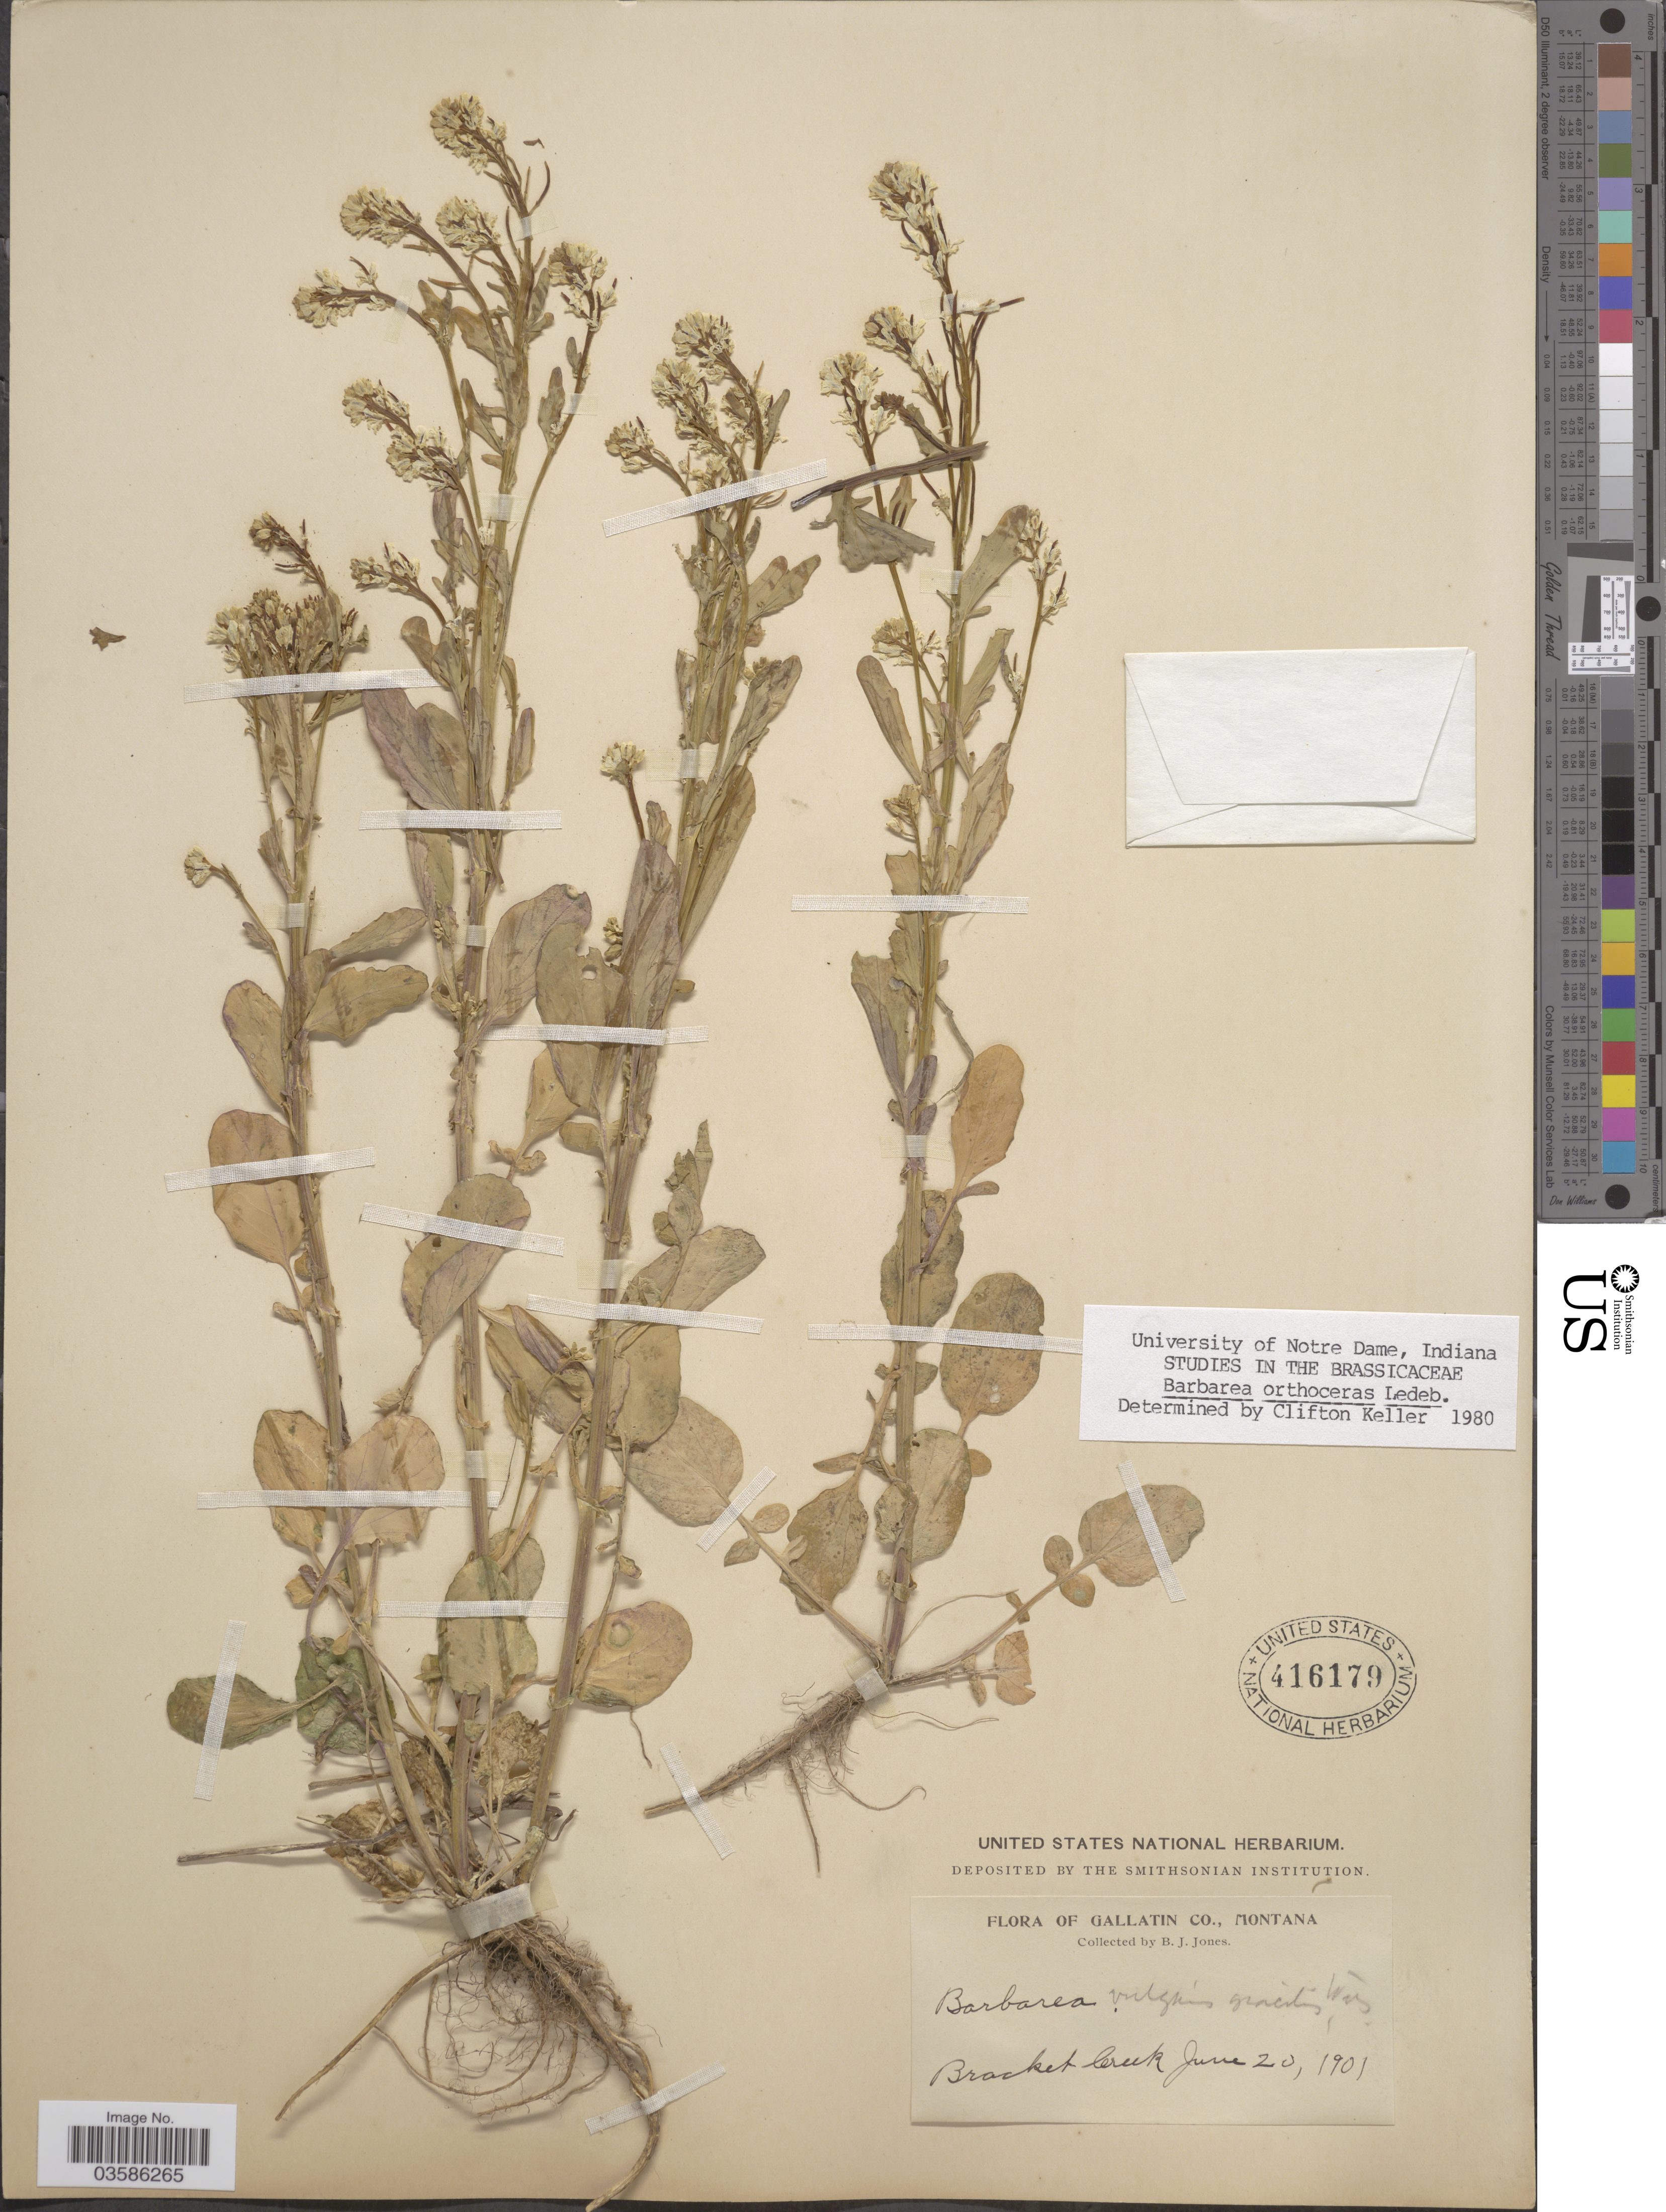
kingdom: Plantae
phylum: Tracheophyta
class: Magnoliopsida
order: Brassicales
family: Brassicaceae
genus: Barbarea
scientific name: Barbarea orthoceras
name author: Ledeb.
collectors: B. Jones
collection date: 1901-06-20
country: United States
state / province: Montana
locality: Gallatin Co. Bracket Creek.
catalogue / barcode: US 416179